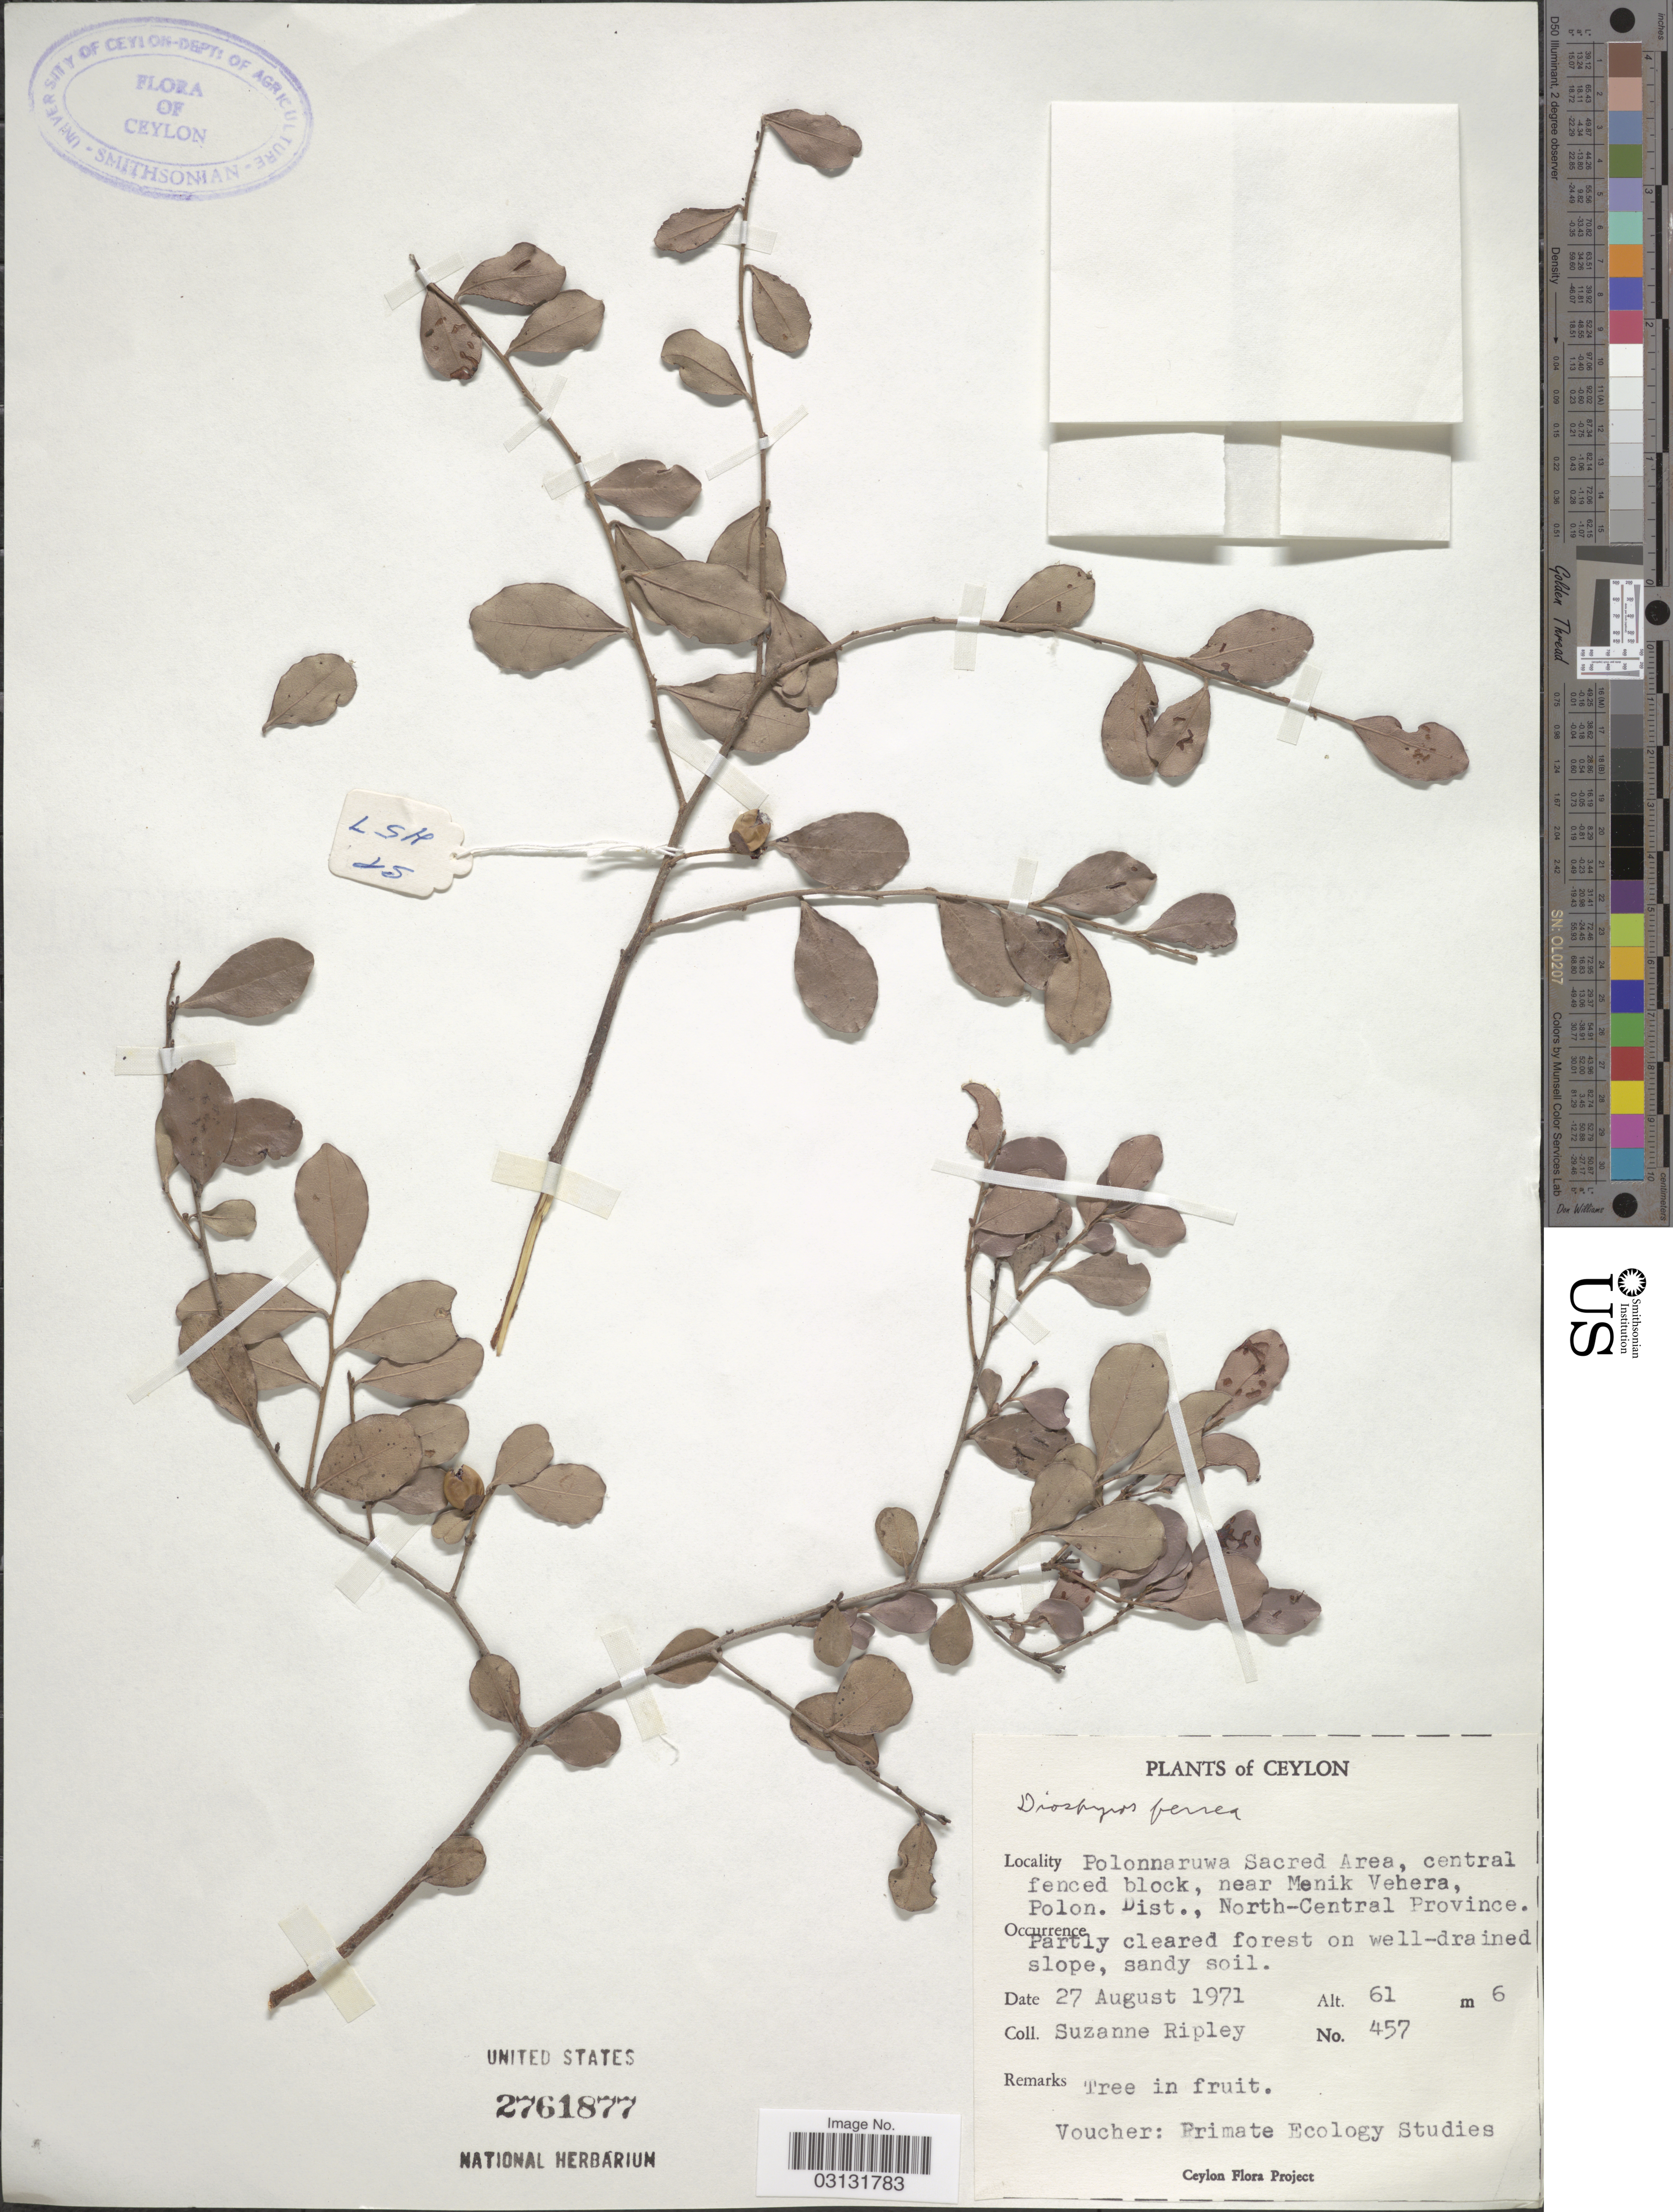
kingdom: Plantae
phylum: Tracheophyta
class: Magnoliopsida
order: Ericales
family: Ebenaceae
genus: Diospyros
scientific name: Diospyros ferrea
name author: (Willd.) Bakh.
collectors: S. Ripley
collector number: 457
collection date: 1971-08-27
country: Sri Lanka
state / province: North Central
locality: Ceylon. Polonnaruwa Sacred Area, central fenced block, near Menik Vehera, Polon. Dist., North-Central Province.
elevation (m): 61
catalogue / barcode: US 2761877